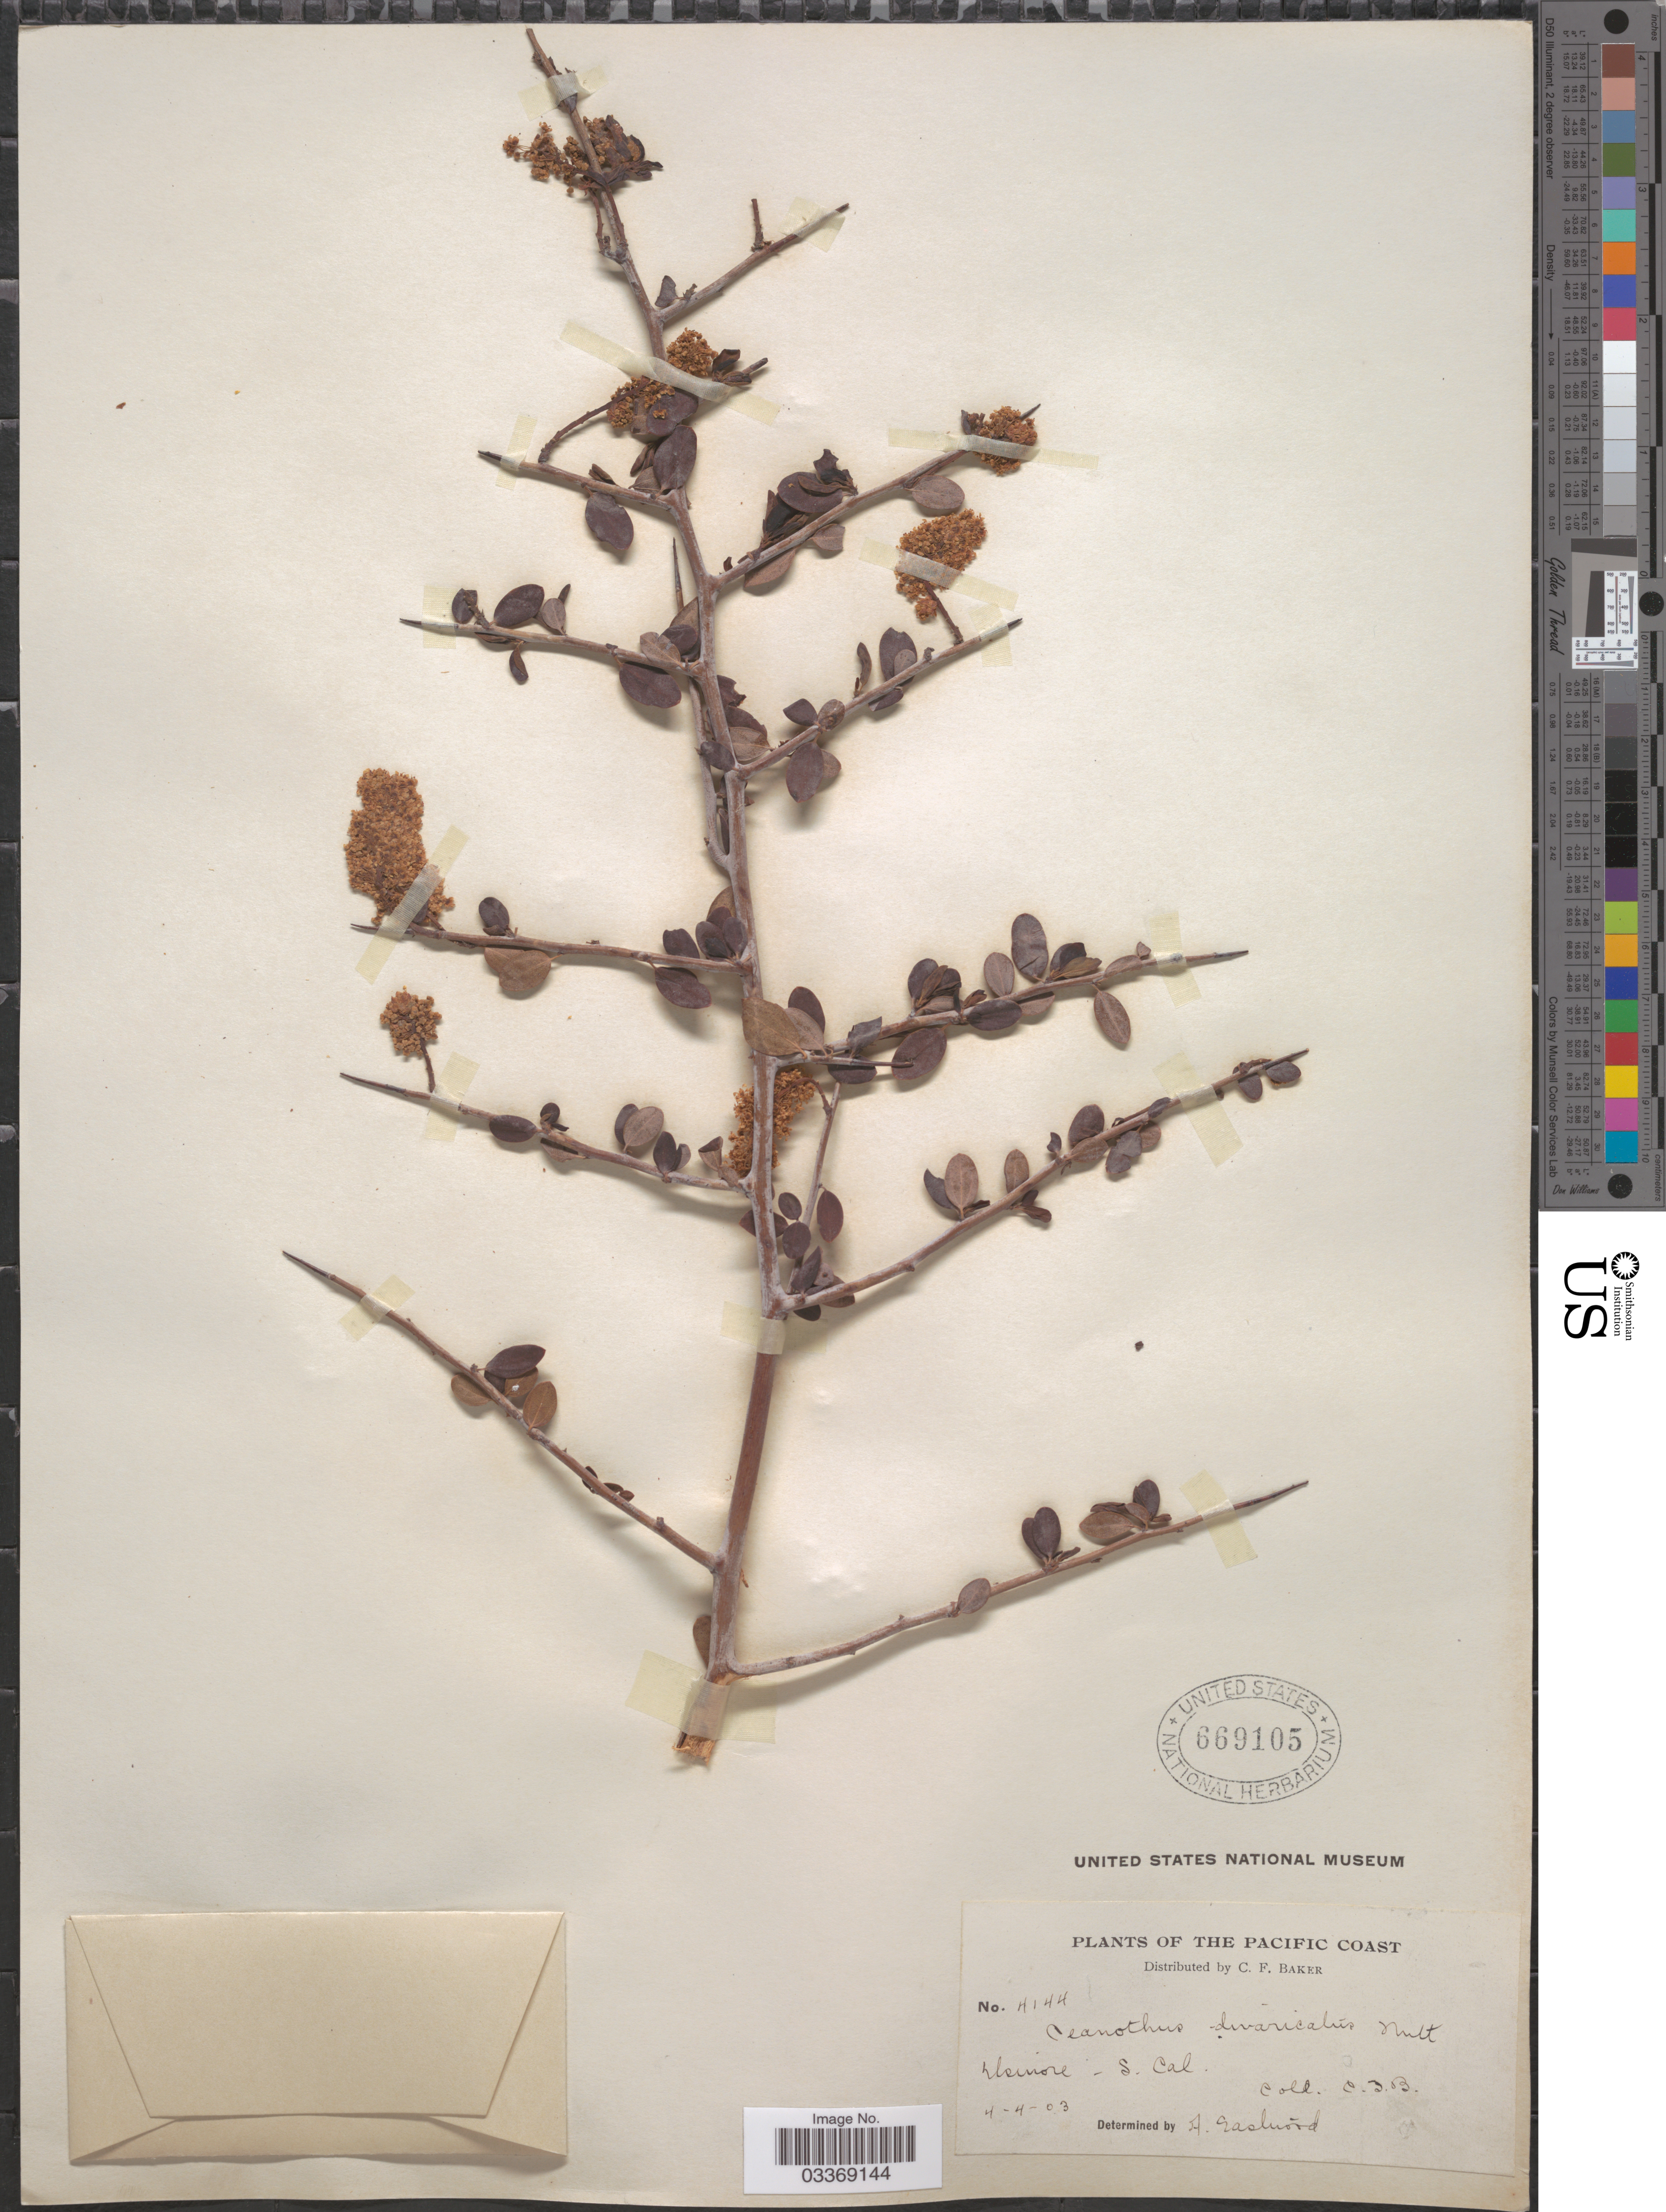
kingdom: Plantae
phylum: Tracheophyta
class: Magnoliopsida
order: Rosales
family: Rhamnaceae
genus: Ceanothus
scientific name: Ceanothus divaricatus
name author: Nutt. ex Torr. & S.F. Gray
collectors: C. F. Baker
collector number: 4144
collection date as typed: Transcribed d/m/y: 4/4/3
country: United States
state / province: California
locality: The Pacific Coast, Elsinore - S. Cal.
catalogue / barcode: US 669105